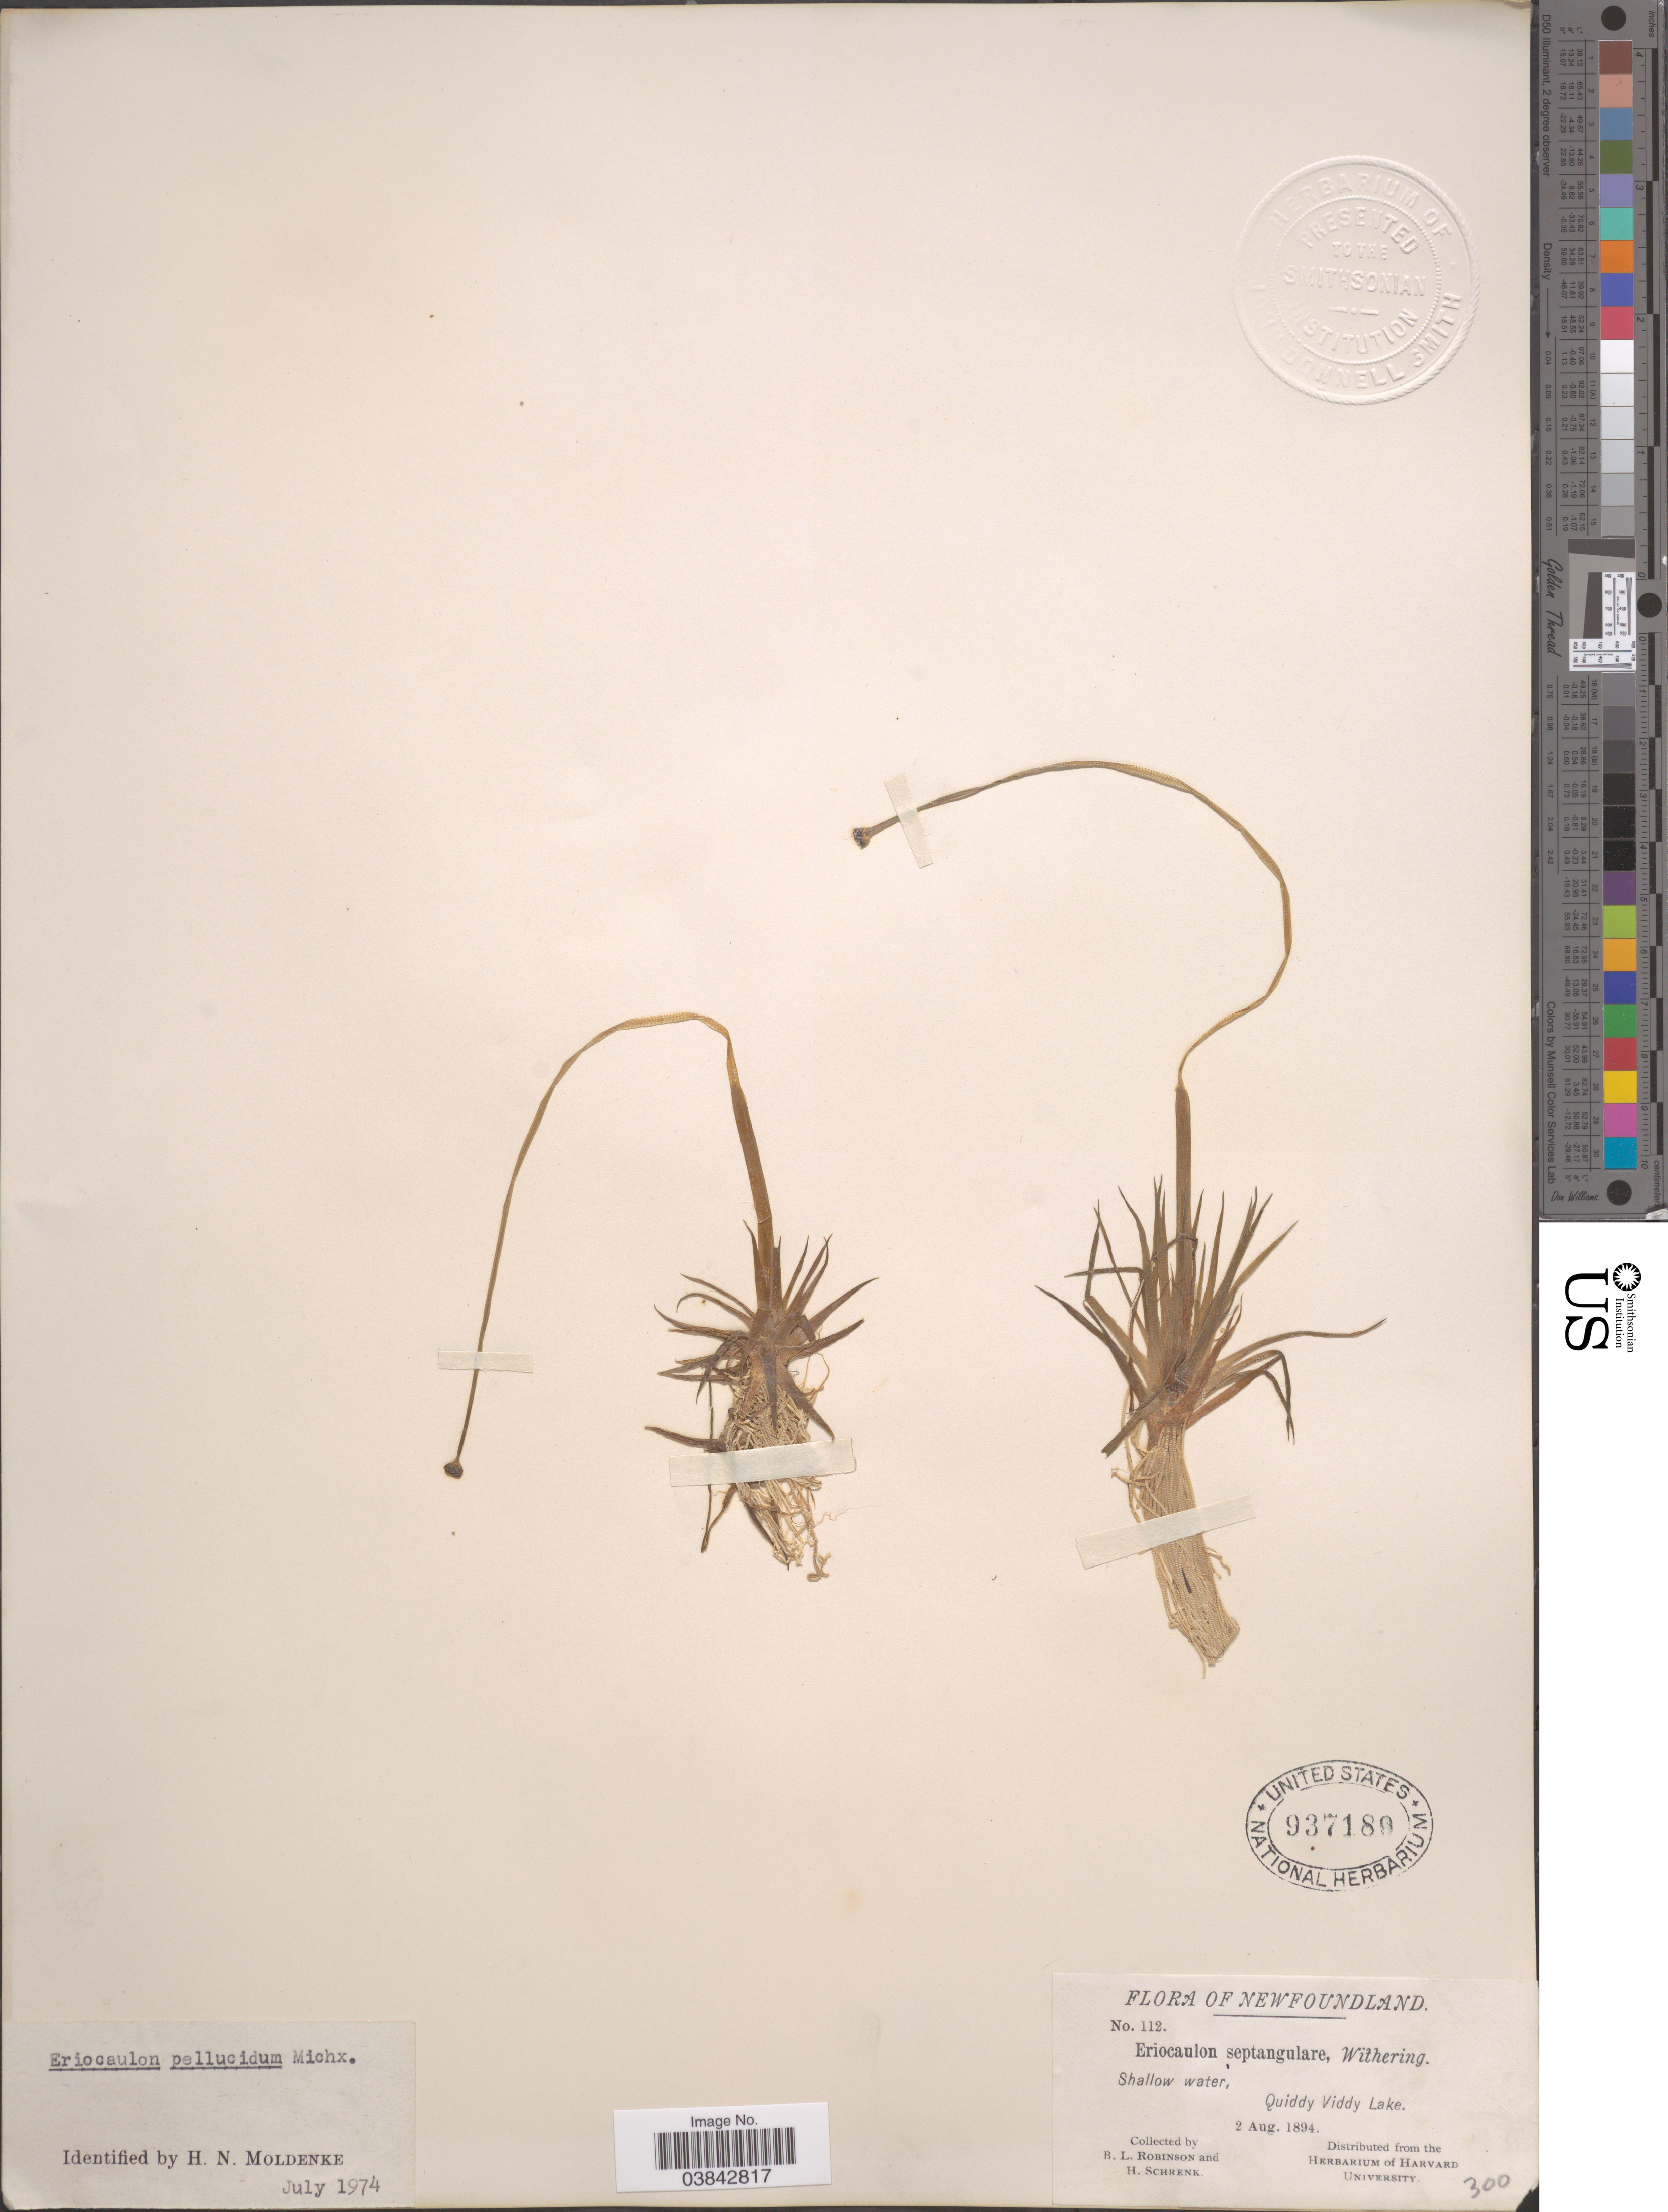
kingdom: Plantae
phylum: Tracheophyta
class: Liliopsida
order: Poales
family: Eriocaulaceae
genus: Eriocaulon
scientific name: Eriocaulon aquaticum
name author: (Hill) Druce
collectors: B. L. Robinson & H. Schrenk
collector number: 112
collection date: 1894-08-02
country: Canada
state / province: Newfoundland and Labrador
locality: Quiddy Viddy Lake.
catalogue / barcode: US 937180